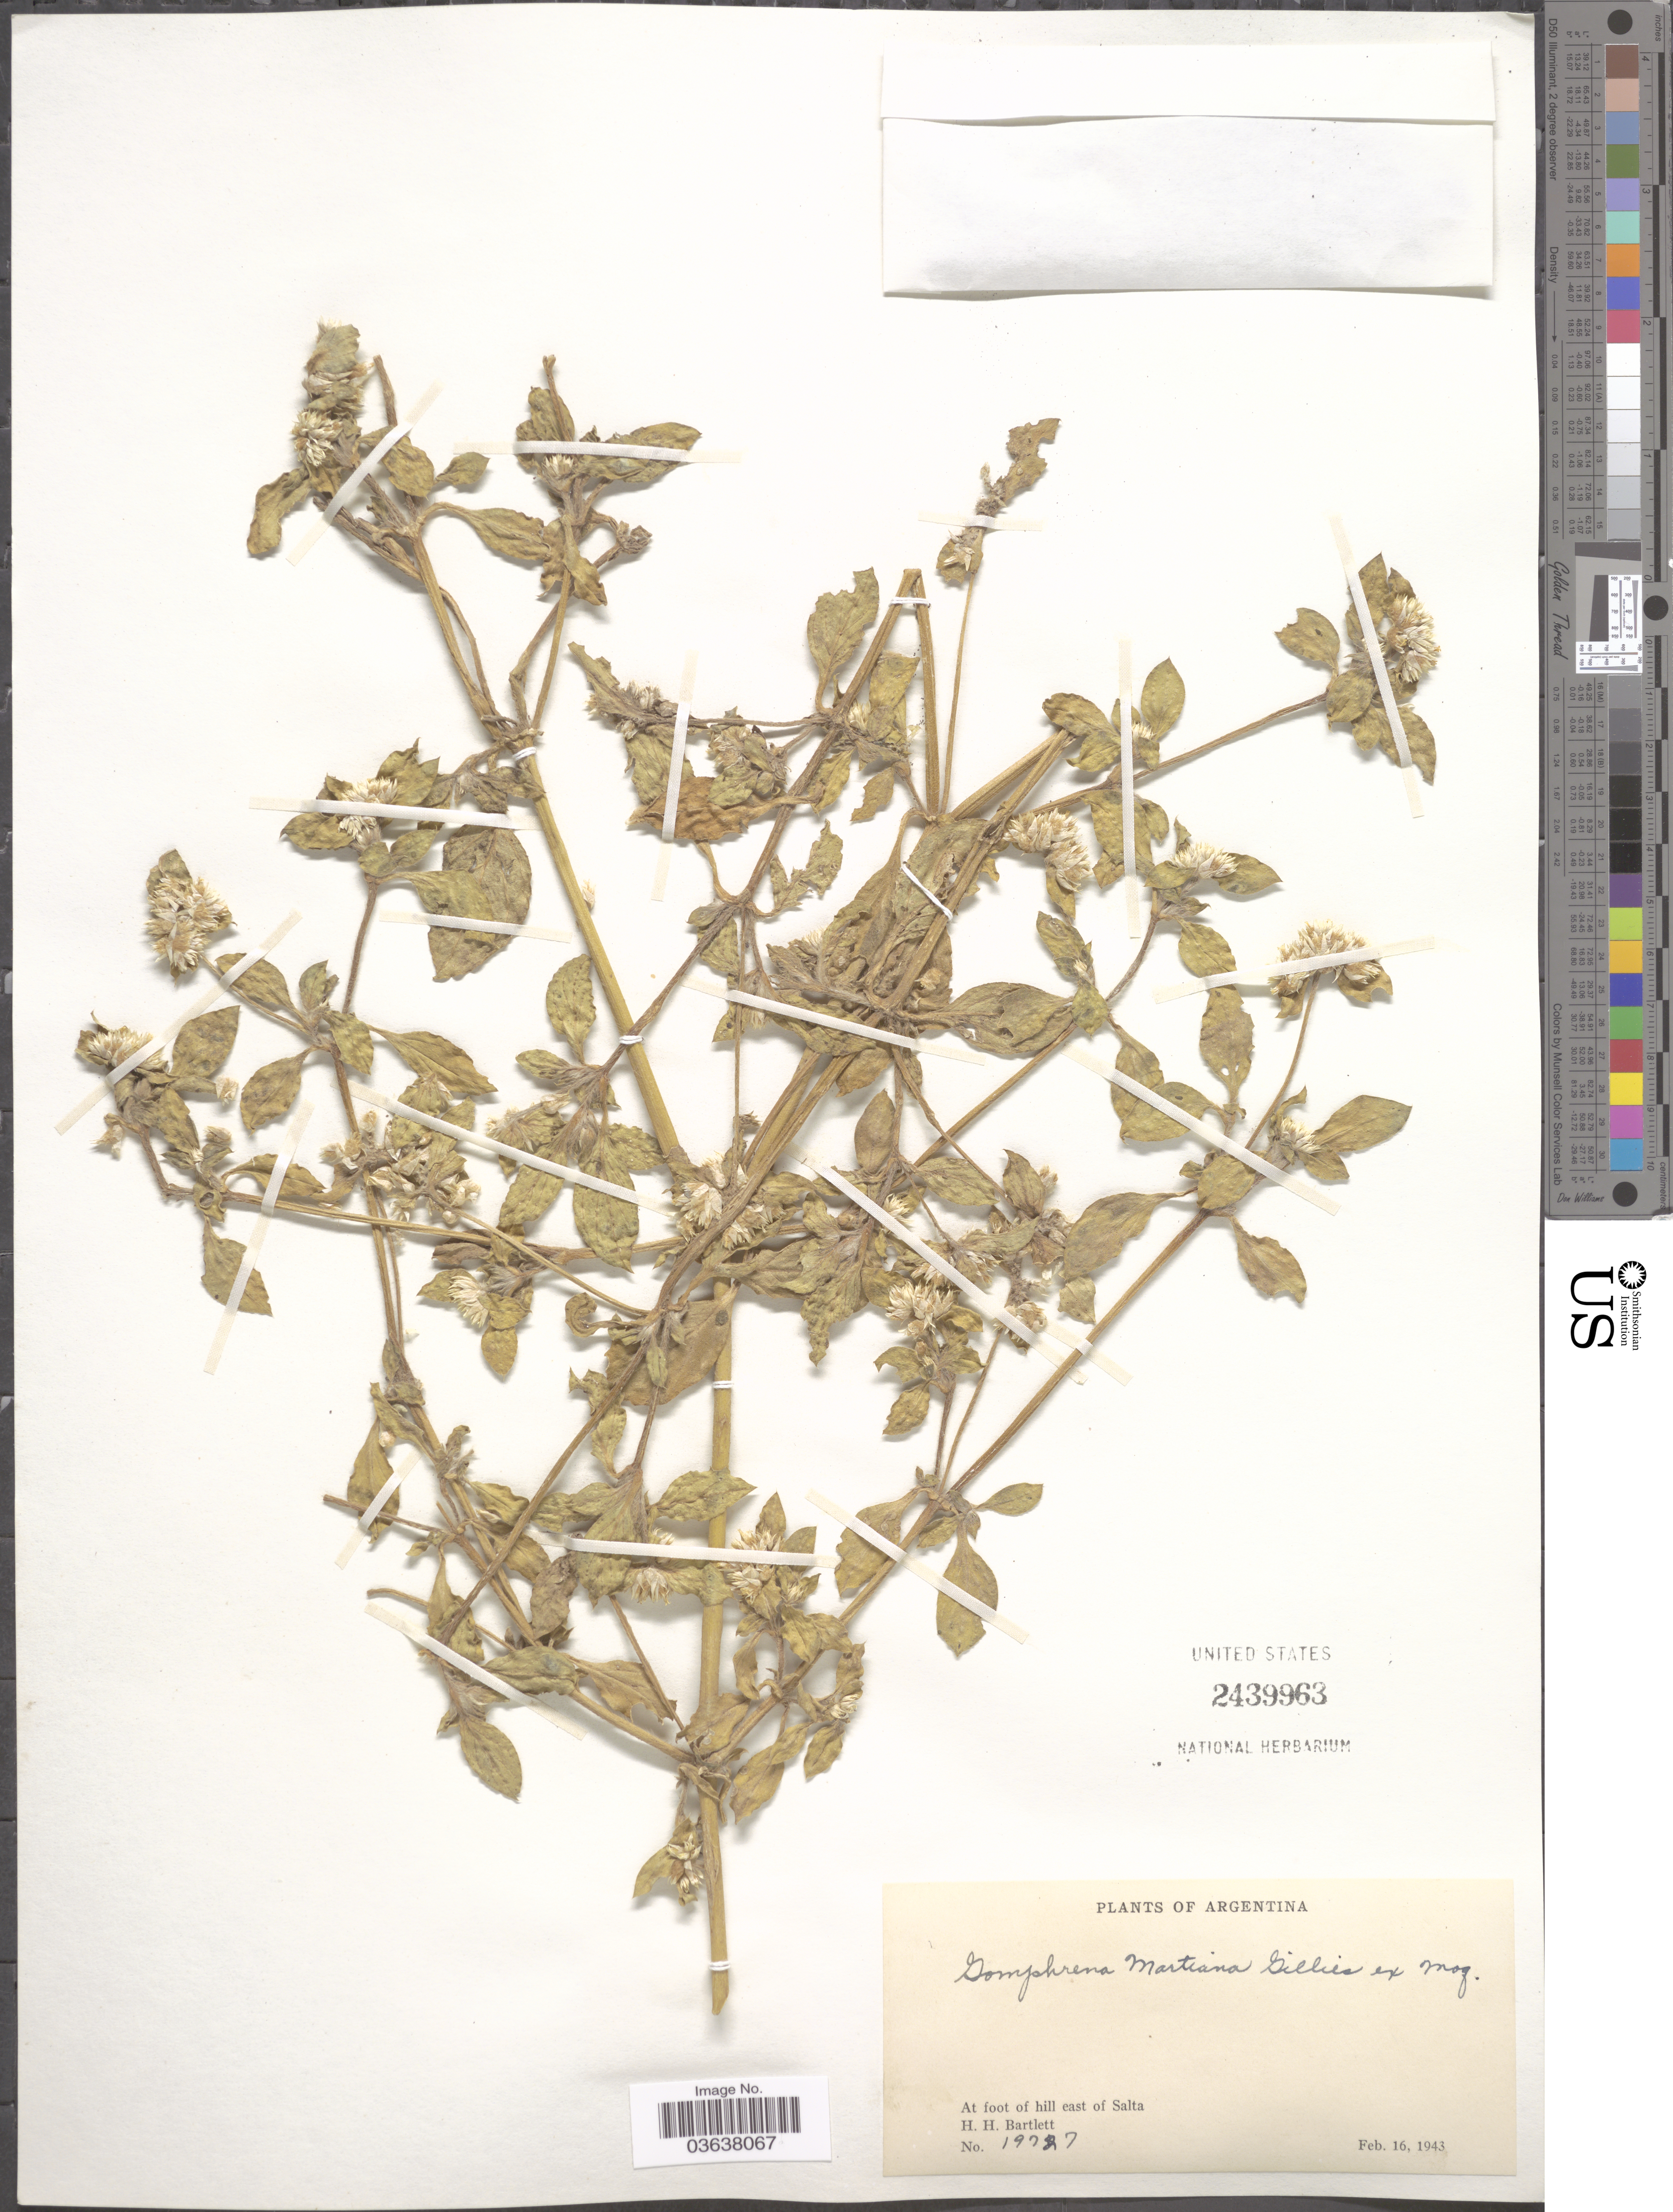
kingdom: Plantae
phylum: Tracheophyta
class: Magnoliopsida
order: Caryophyllales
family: Amaranthaceae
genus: Gomphrena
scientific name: Gomphrena martiana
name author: Gillies ex Moq.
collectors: H. H. Bartlett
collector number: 19727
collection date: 1943-02-16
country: Argentina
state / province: Salta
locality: At foot of hill east of Salta.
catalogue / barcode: US 2439963